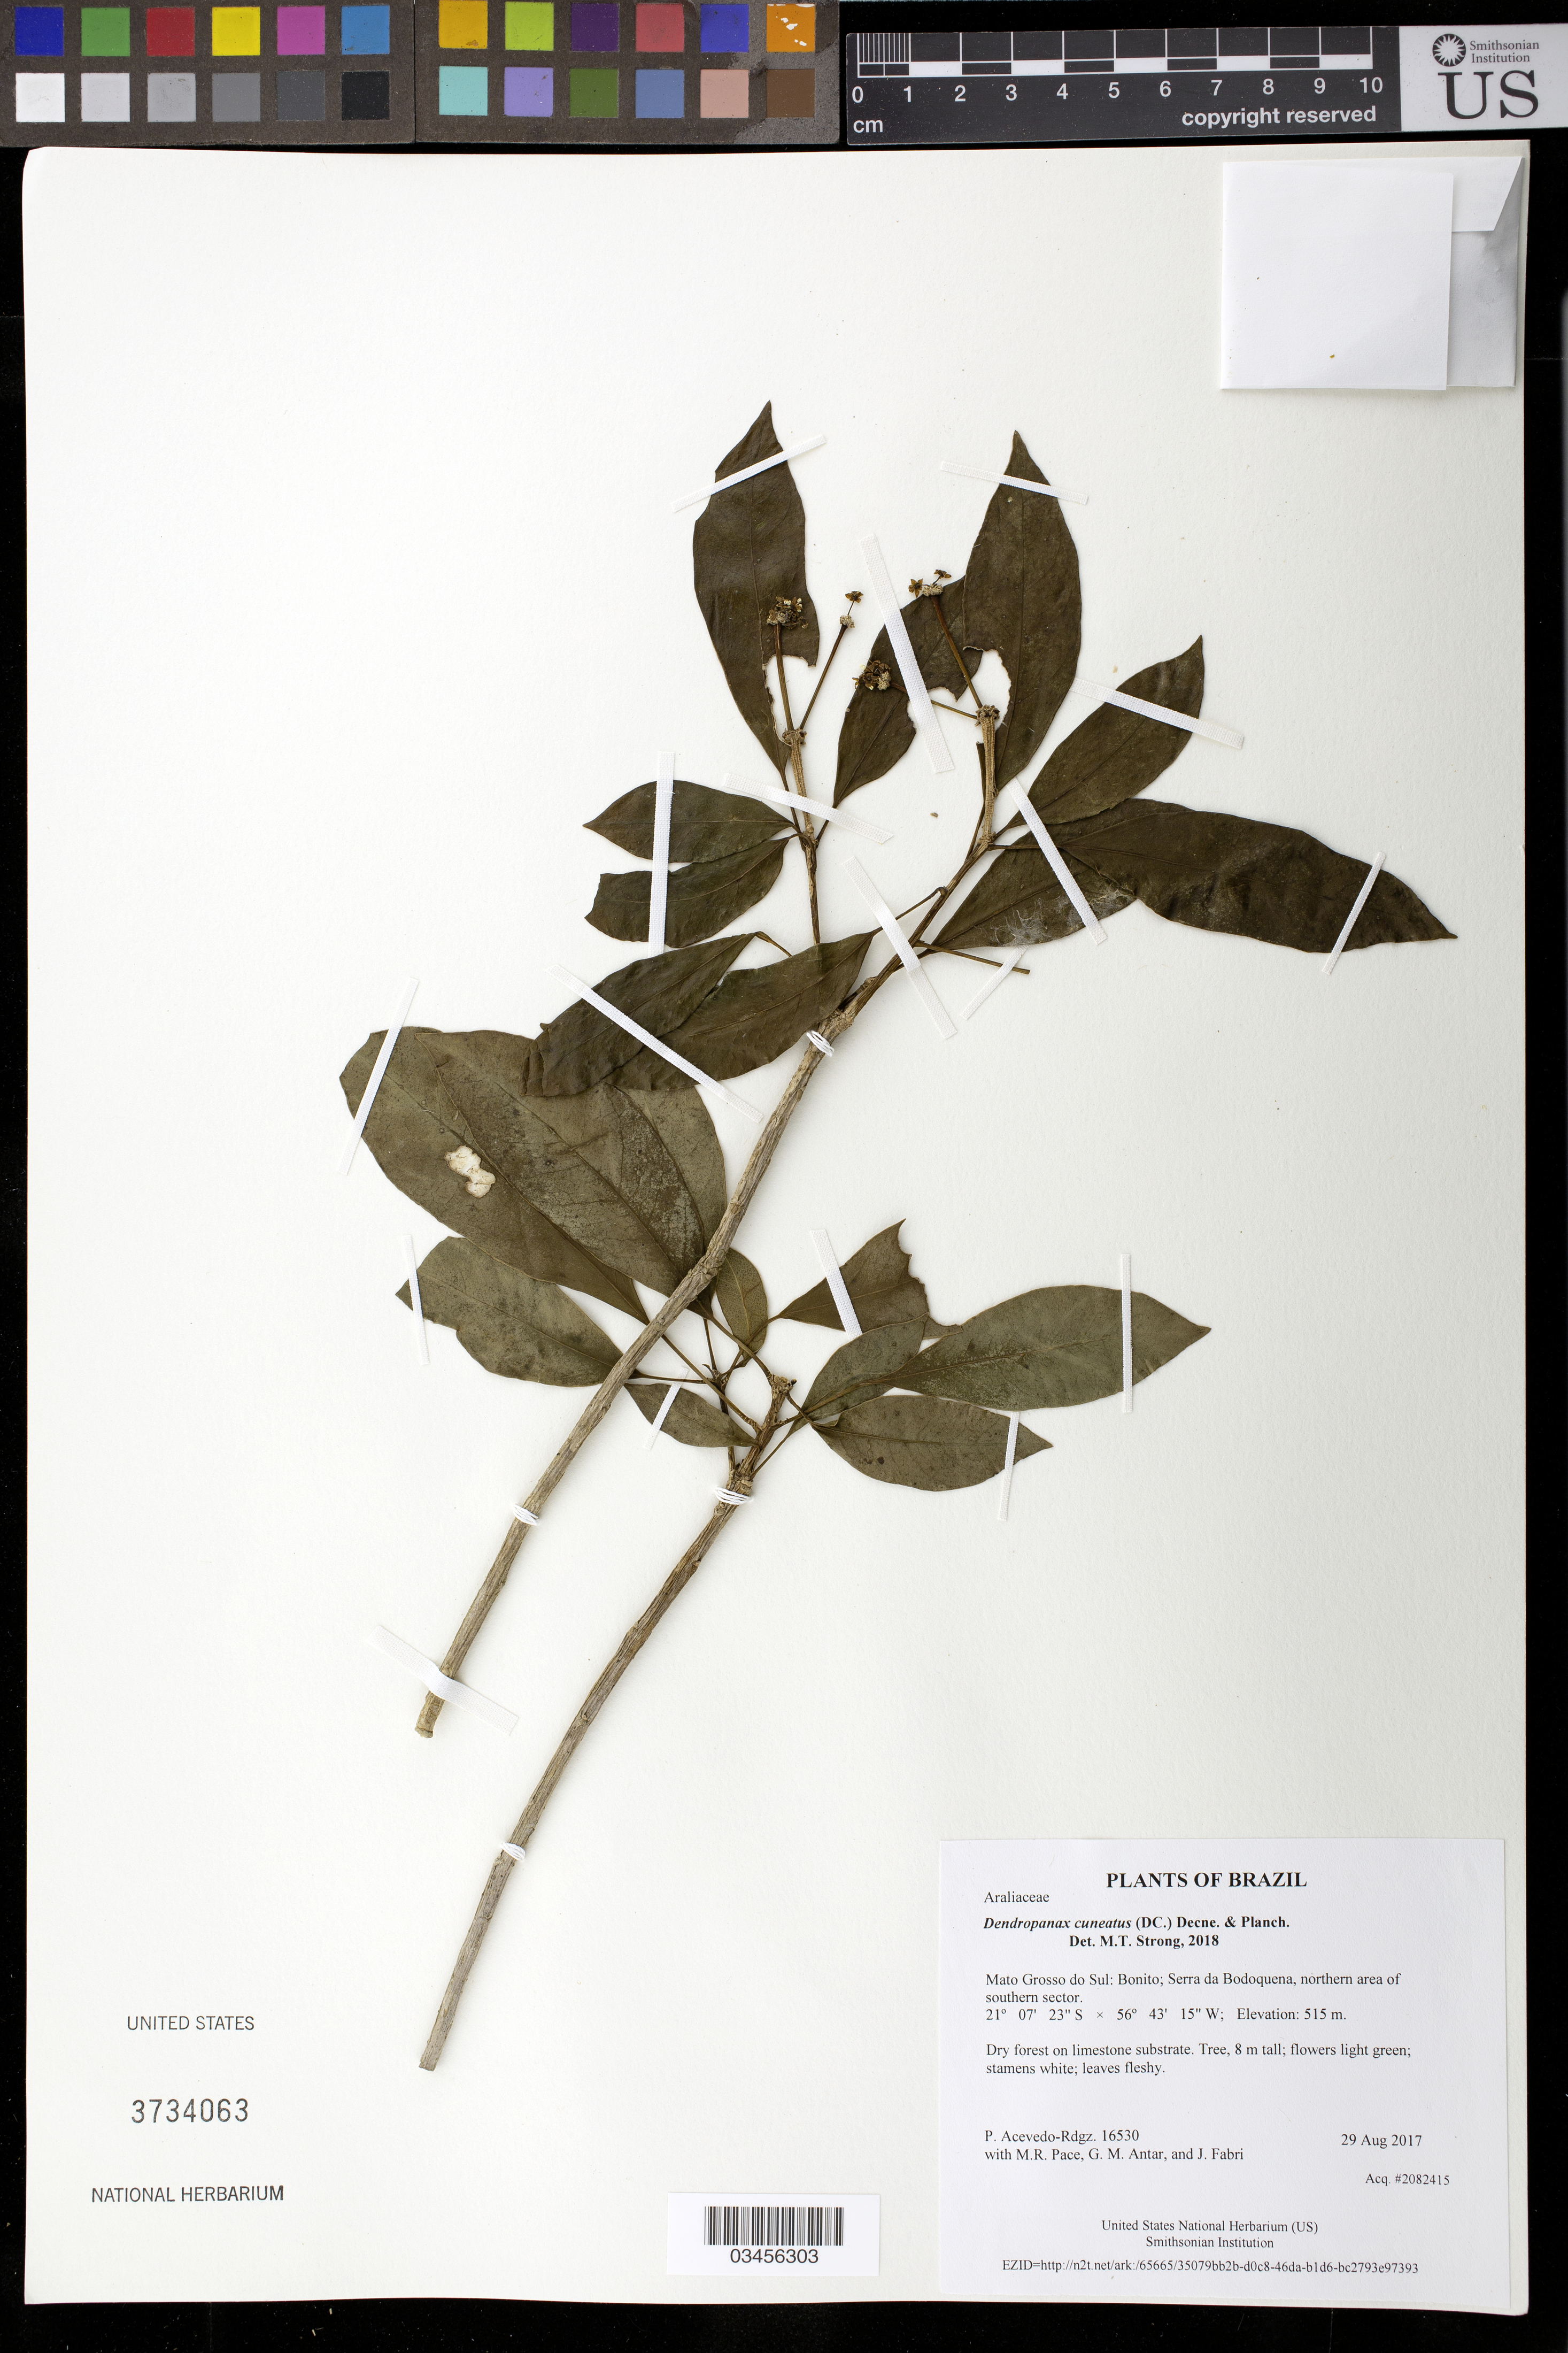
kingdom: Plantae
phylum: Tracheophyta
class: Magnoliopsida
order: Apiales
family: Araliaceae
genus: Dendropanax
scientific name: Dendropanax cuneatus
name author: (DC.) Decne. & Planch.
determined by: Strong, Mark T., (BOT), Smithsonian Institution - National Museum of Natural History (UNITED STATES)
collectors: P. Acevedo-Rodr., M. R. Pace, G. M. Antar & J. Fabri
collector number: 16530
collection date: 2017-08-29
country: Brazil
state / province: Mato Grosso do Sul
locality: Bonito; Serra da Bodoquena, northern area of southern sector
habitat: Dry forest on limestone substrate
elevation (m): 515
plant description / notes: US, NY, MO, K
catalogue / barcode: US 3734063